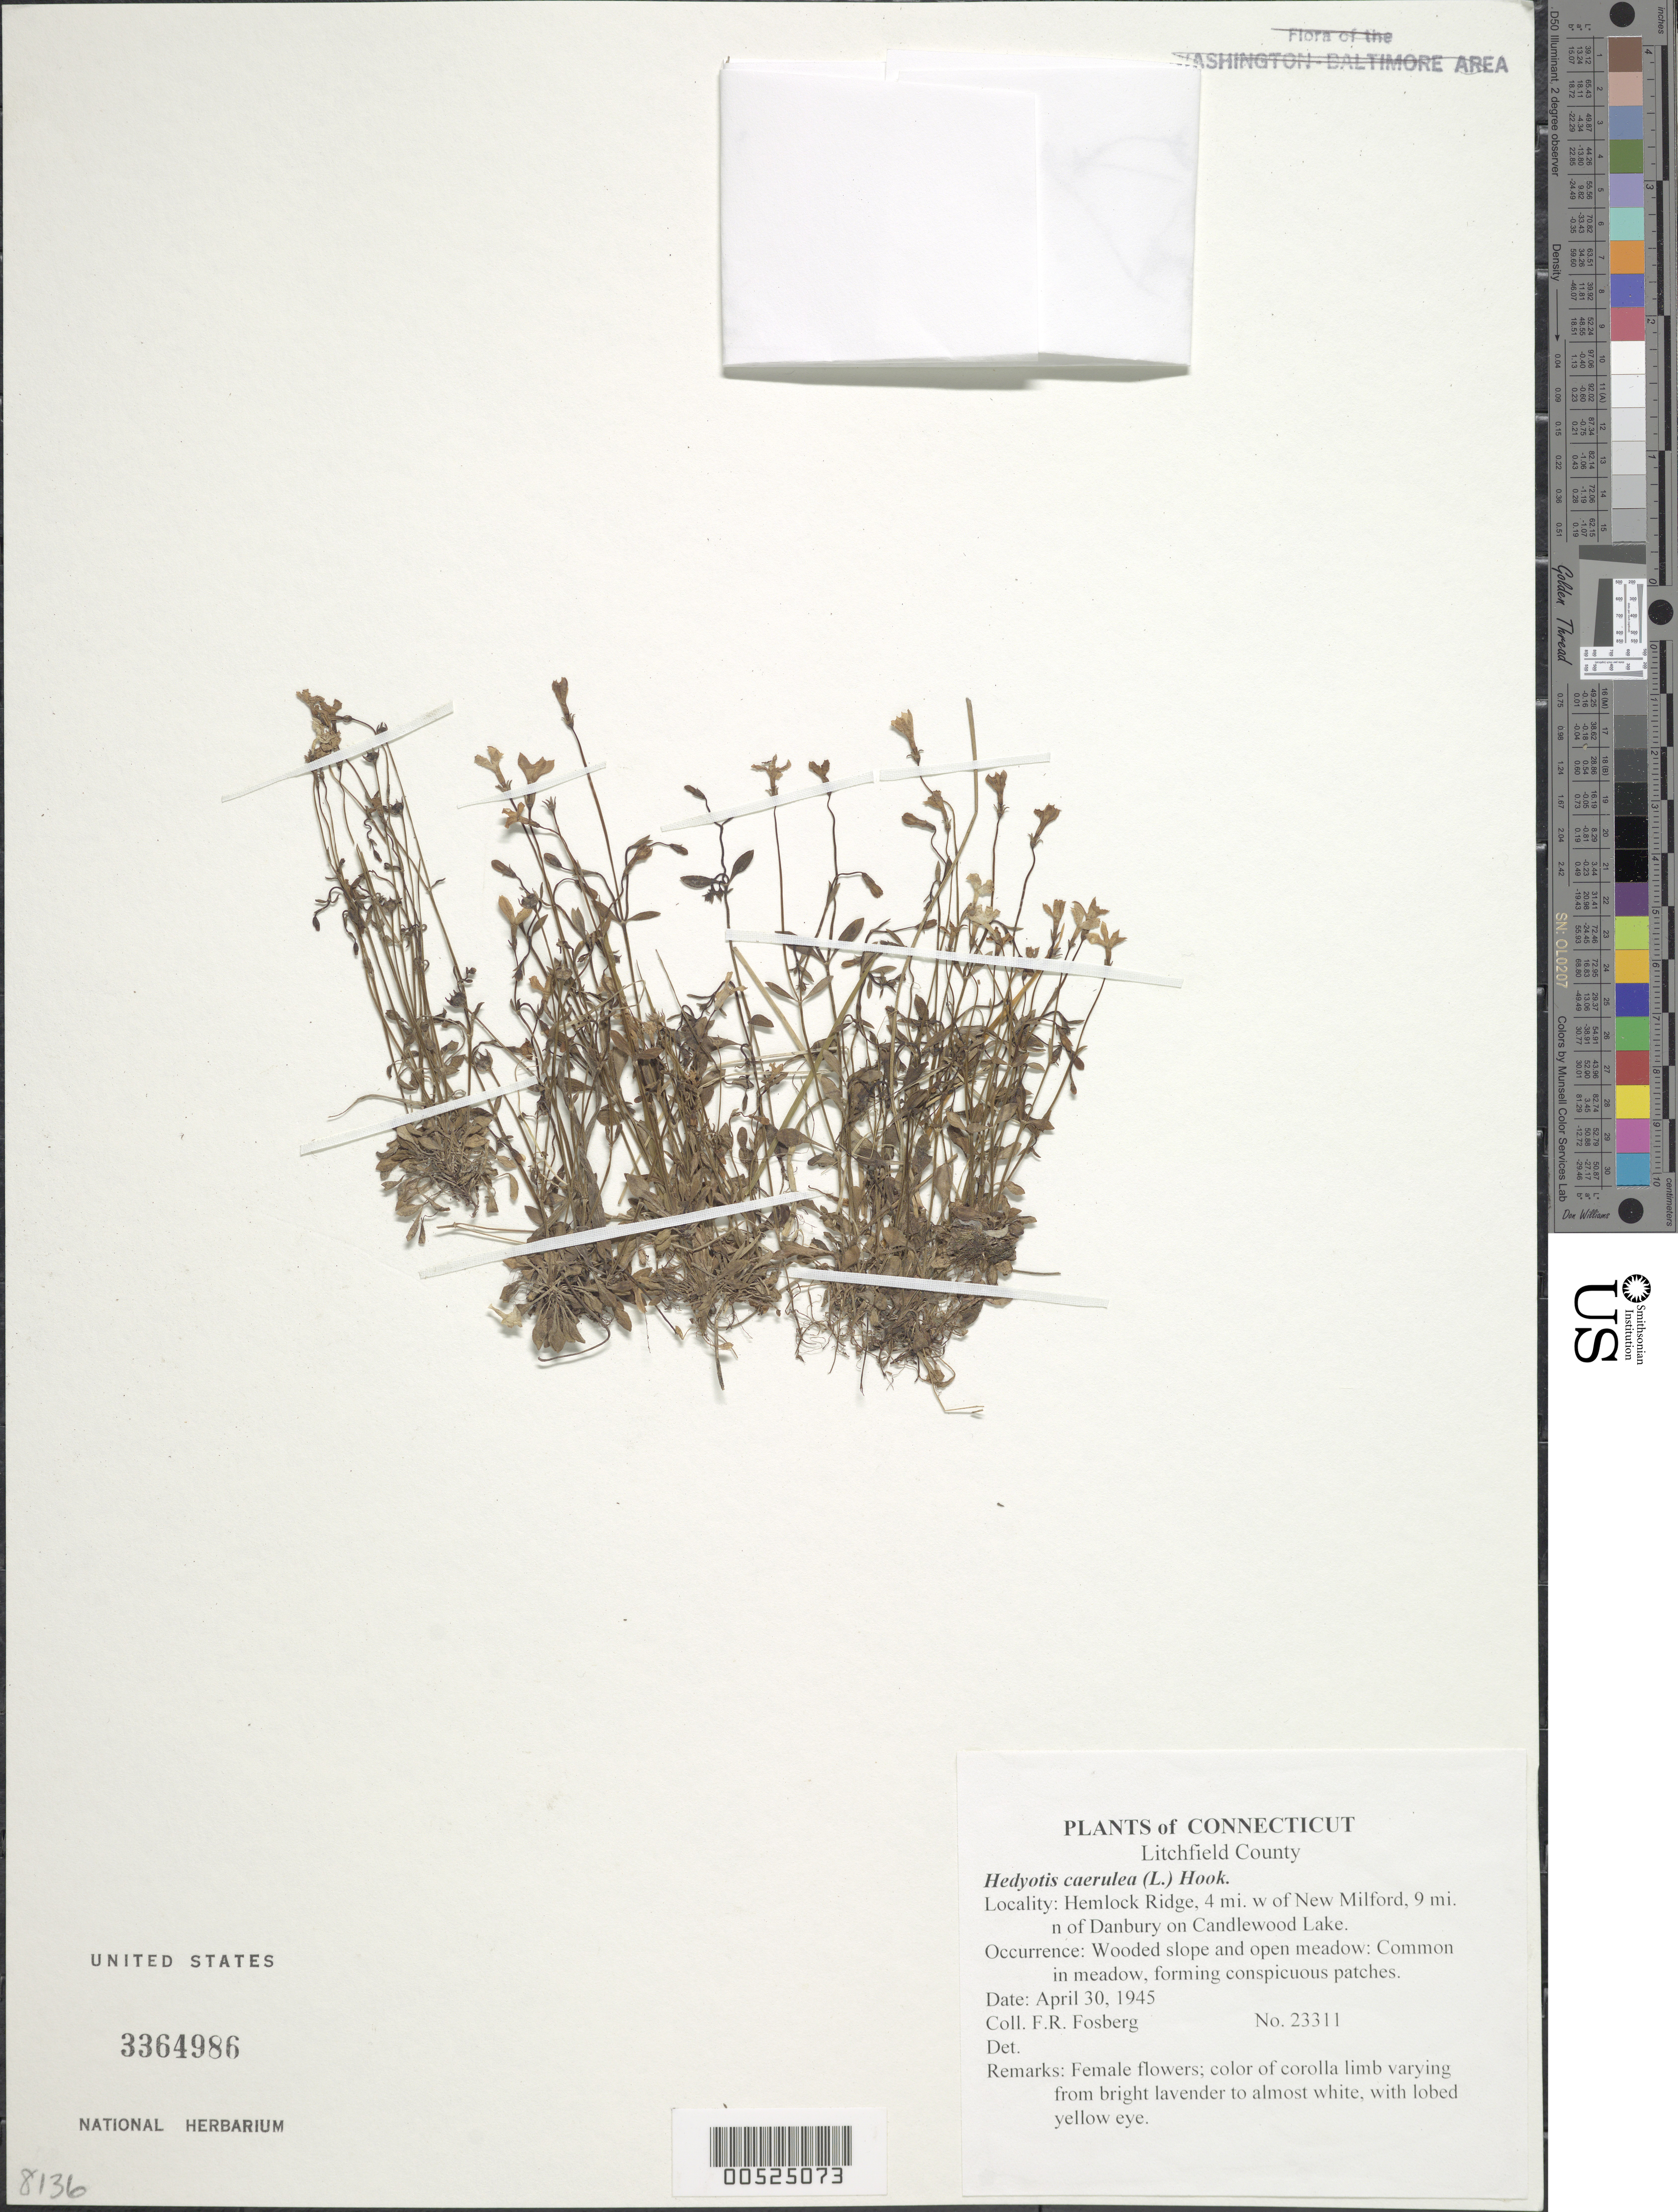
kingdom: Plantae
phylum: Tracheophyta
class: Magnoliopsida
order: Gentianales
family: Rubiaceae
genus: Houstonia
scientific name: Houstonia caerulea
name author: L.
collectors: F. R. Fosberg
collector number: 23311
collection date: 1945-04-30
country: United States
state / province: Connecticut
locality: Litchfield County, Hemlock Ridge, 4 mi. w. of New Milford, 9 mi. n. of Danbury on Candlewood Lake, Wooded slope and open meadow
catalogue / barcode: US 3364986